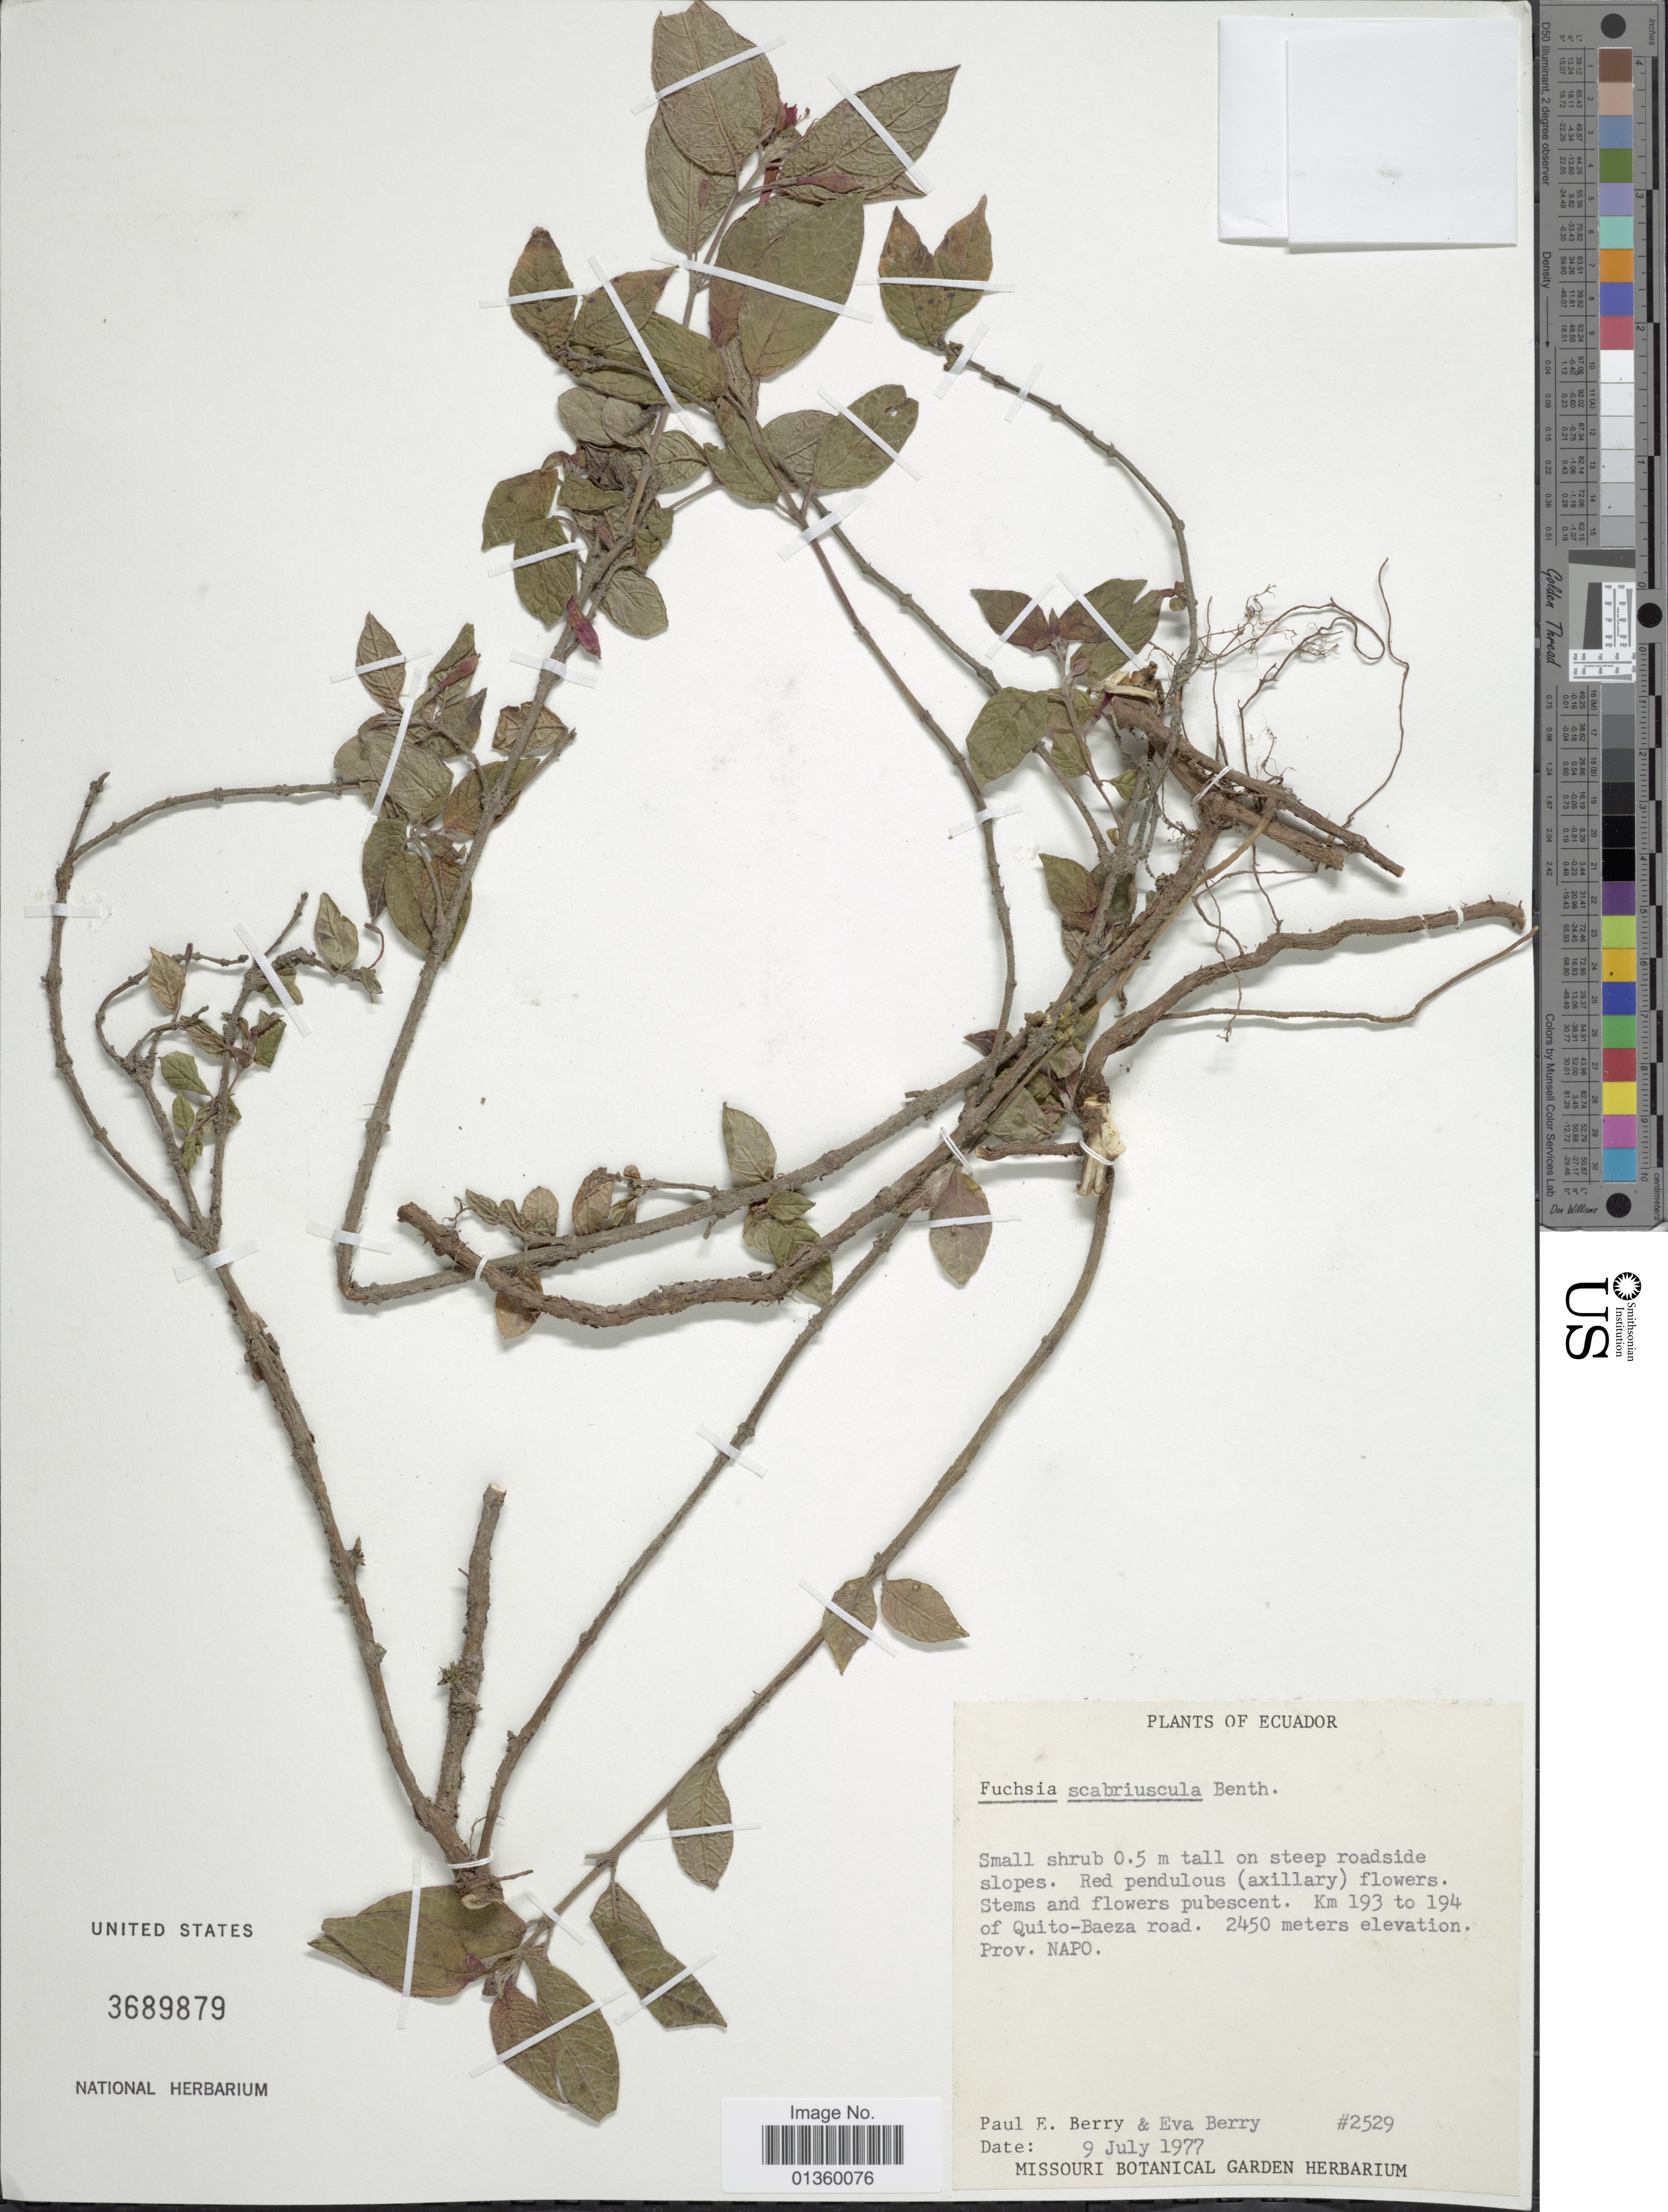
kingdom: Plantae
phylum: Tracheophyta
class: Magnoliopsida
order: Myrtales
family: Onagraceae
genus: Fuchsia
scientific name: Fuchsia scabriuscula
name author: Benth.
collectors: P. E. Berry & E. Berry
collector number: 2529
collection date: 1977-07-09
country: Ecuador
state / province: Napo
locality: Km 193 to 194 of Quito-Baeza road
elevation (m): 2450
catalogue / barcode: US 3689879